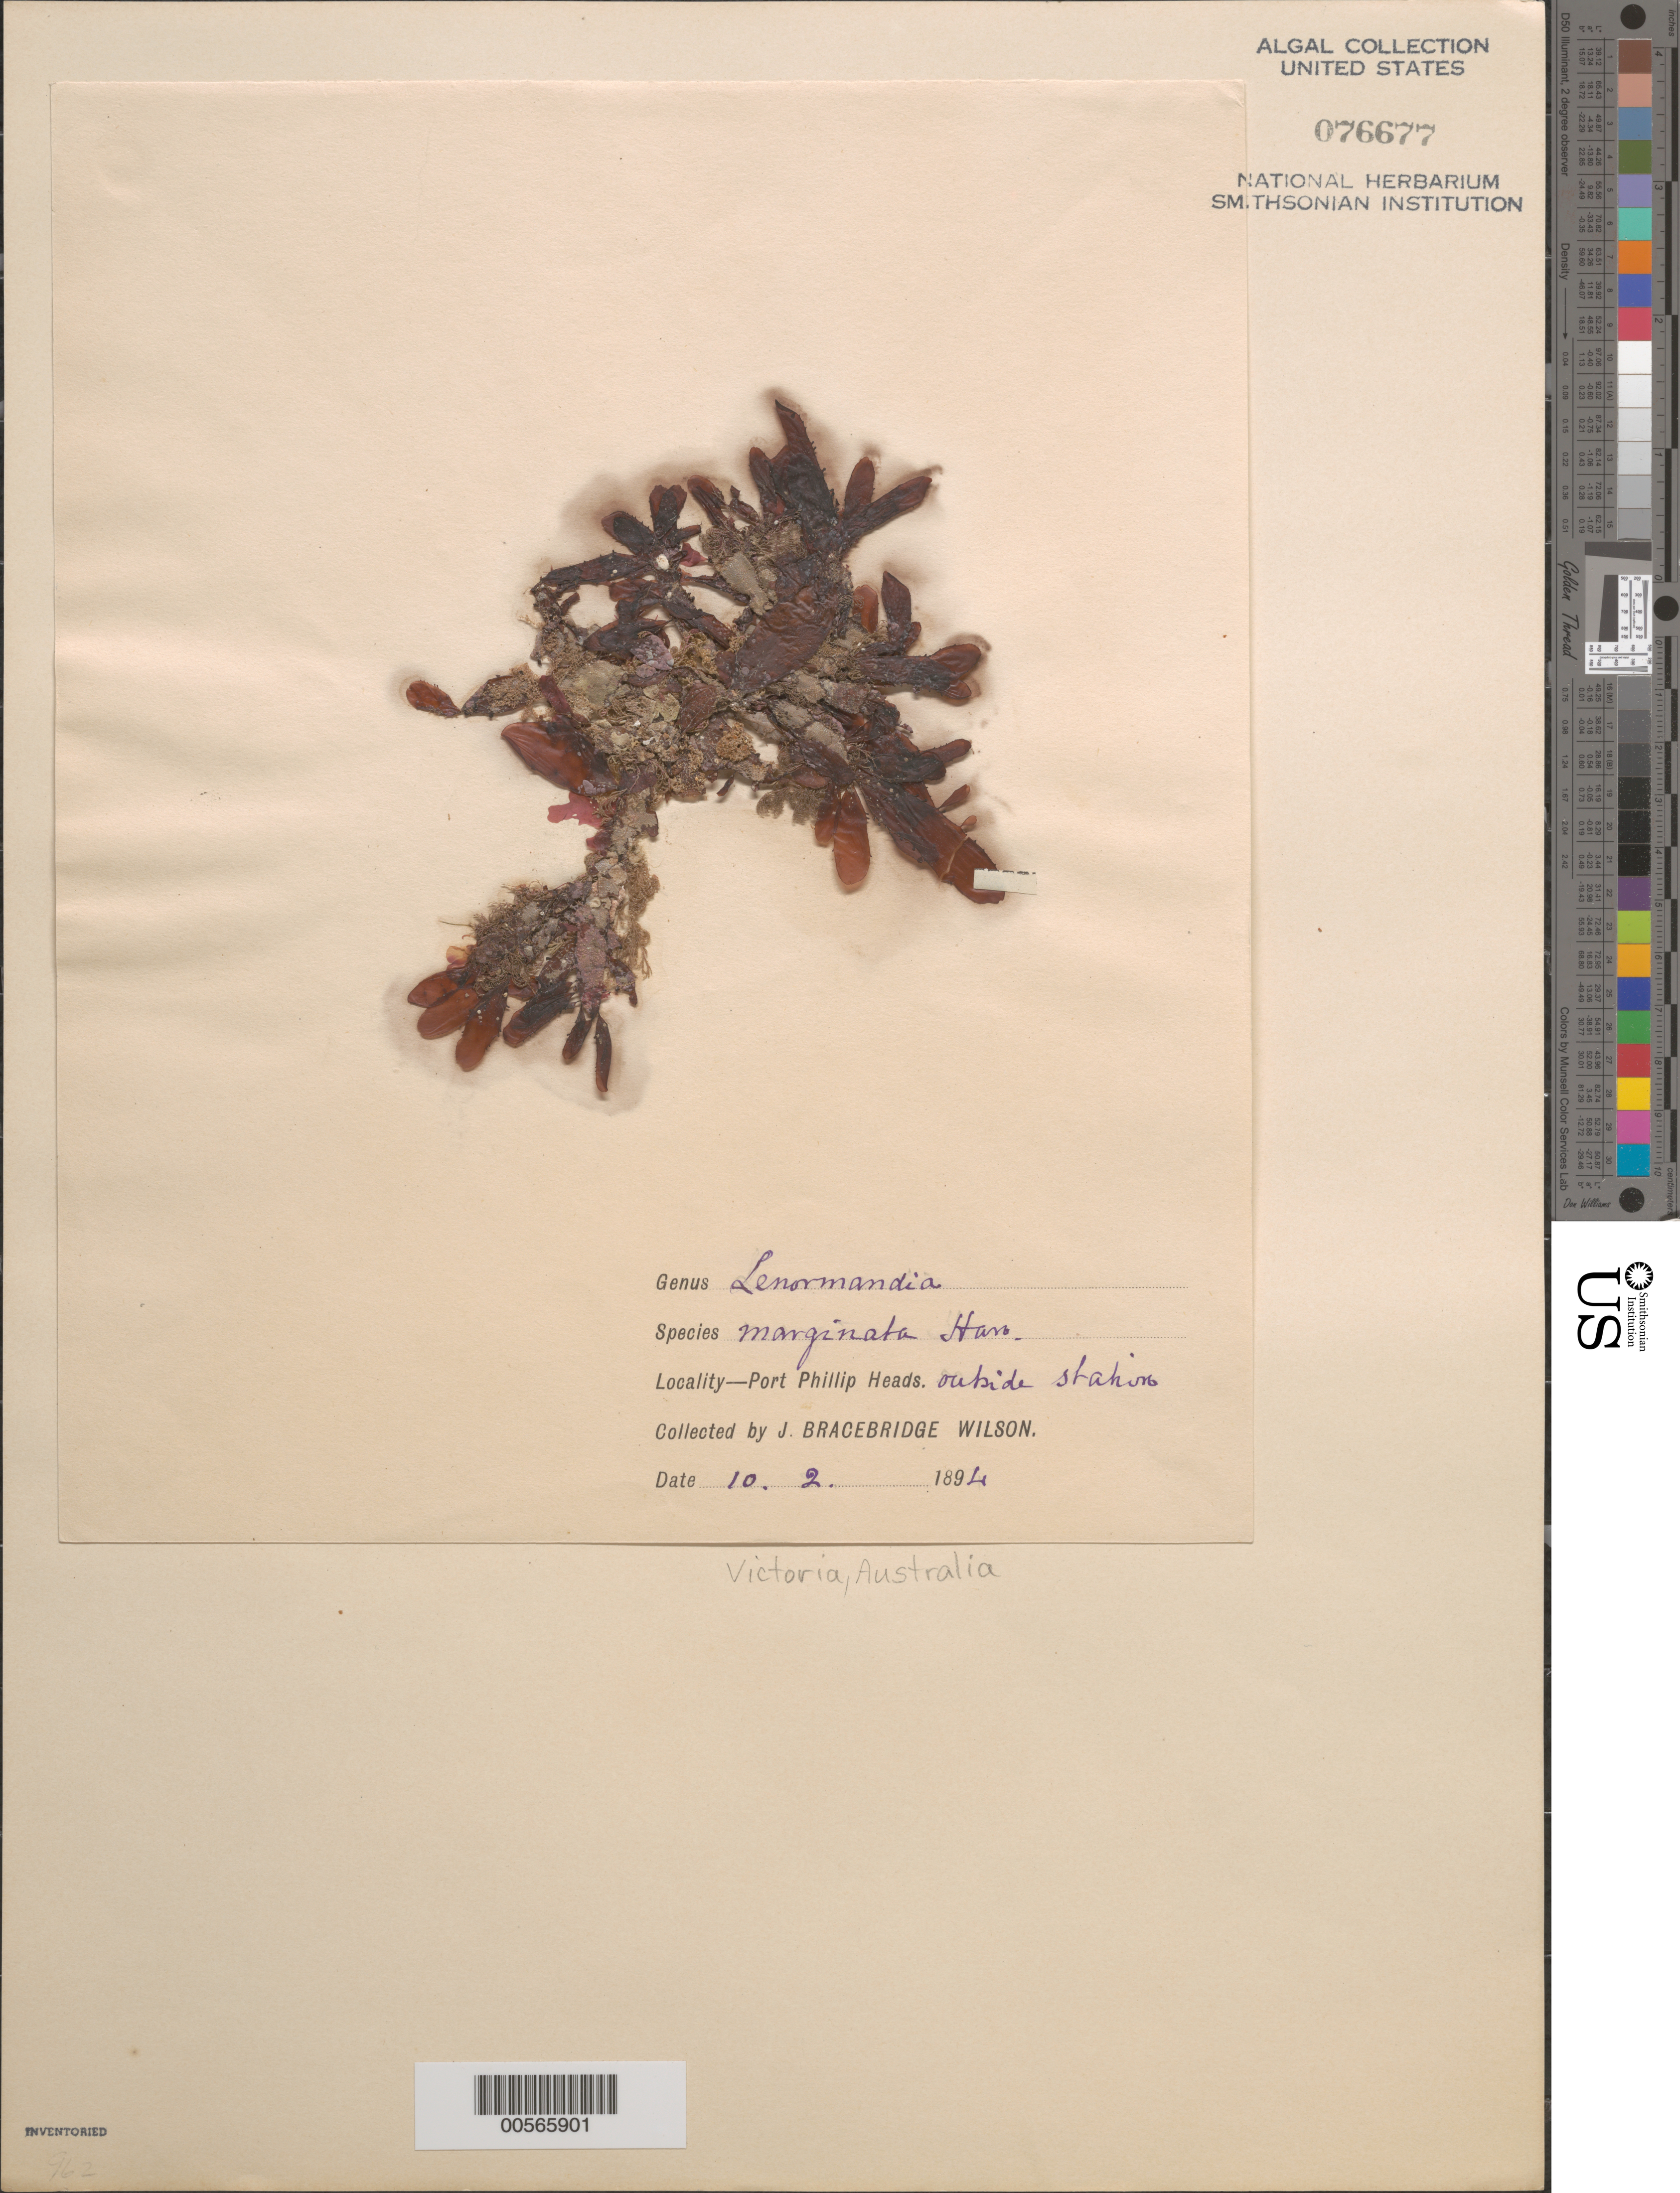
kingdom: Plantae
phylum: Rhodophyta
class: Florideophyceae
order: Ceramiales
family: Rhodomelaceae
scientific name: Lenormandia marginata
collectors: J. B. Wilson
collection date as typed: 10 Feb 1894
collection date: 1894-02-10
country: Australia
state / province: Victoria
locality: Port Phillip Heads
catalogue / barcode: US 76677